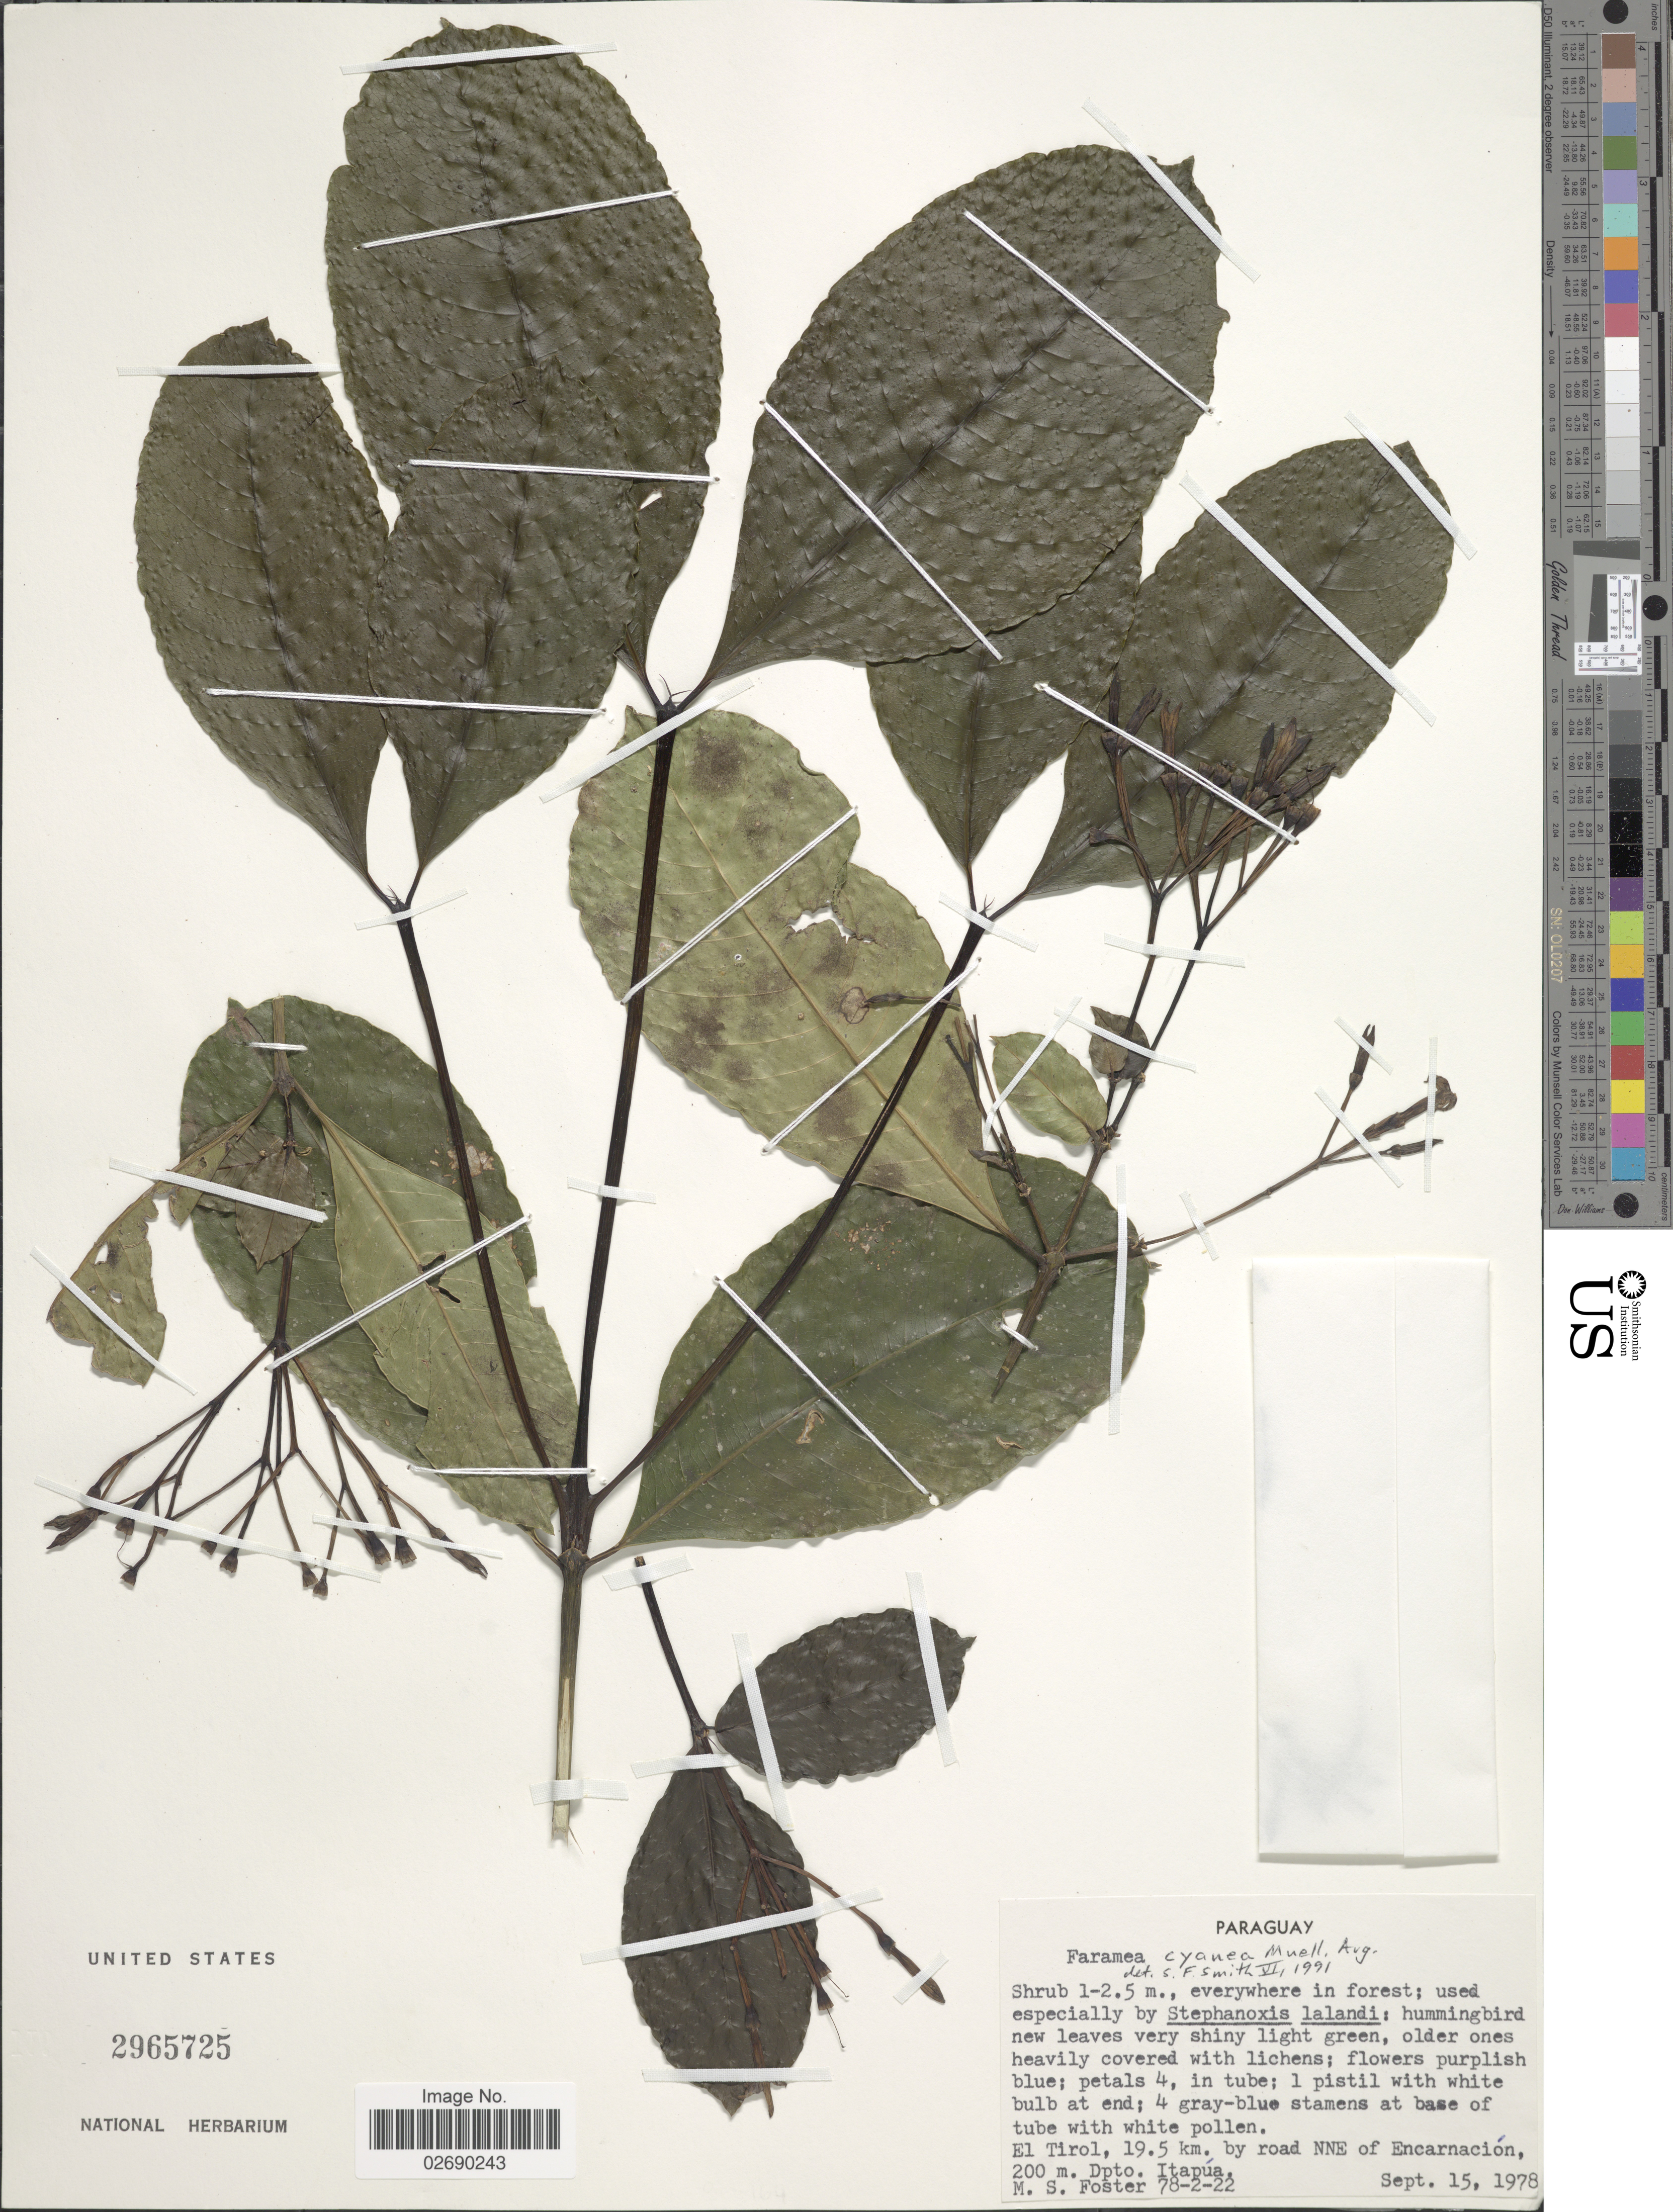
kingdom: Plantae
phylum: Tracheophyta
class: Magnoliopsida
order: Gentianales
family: Rubiaceae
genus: Faramea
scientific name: Faramea cyanea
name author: Müll. Arg.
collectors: M. Foster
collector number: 78-2-22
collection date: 1978-09-15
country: Paraguay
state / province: Itapua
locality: El Tirol, 19.5 km by road NNE of Encarnación, Dpto Itapúa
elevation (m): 200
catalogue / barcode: US 2965725